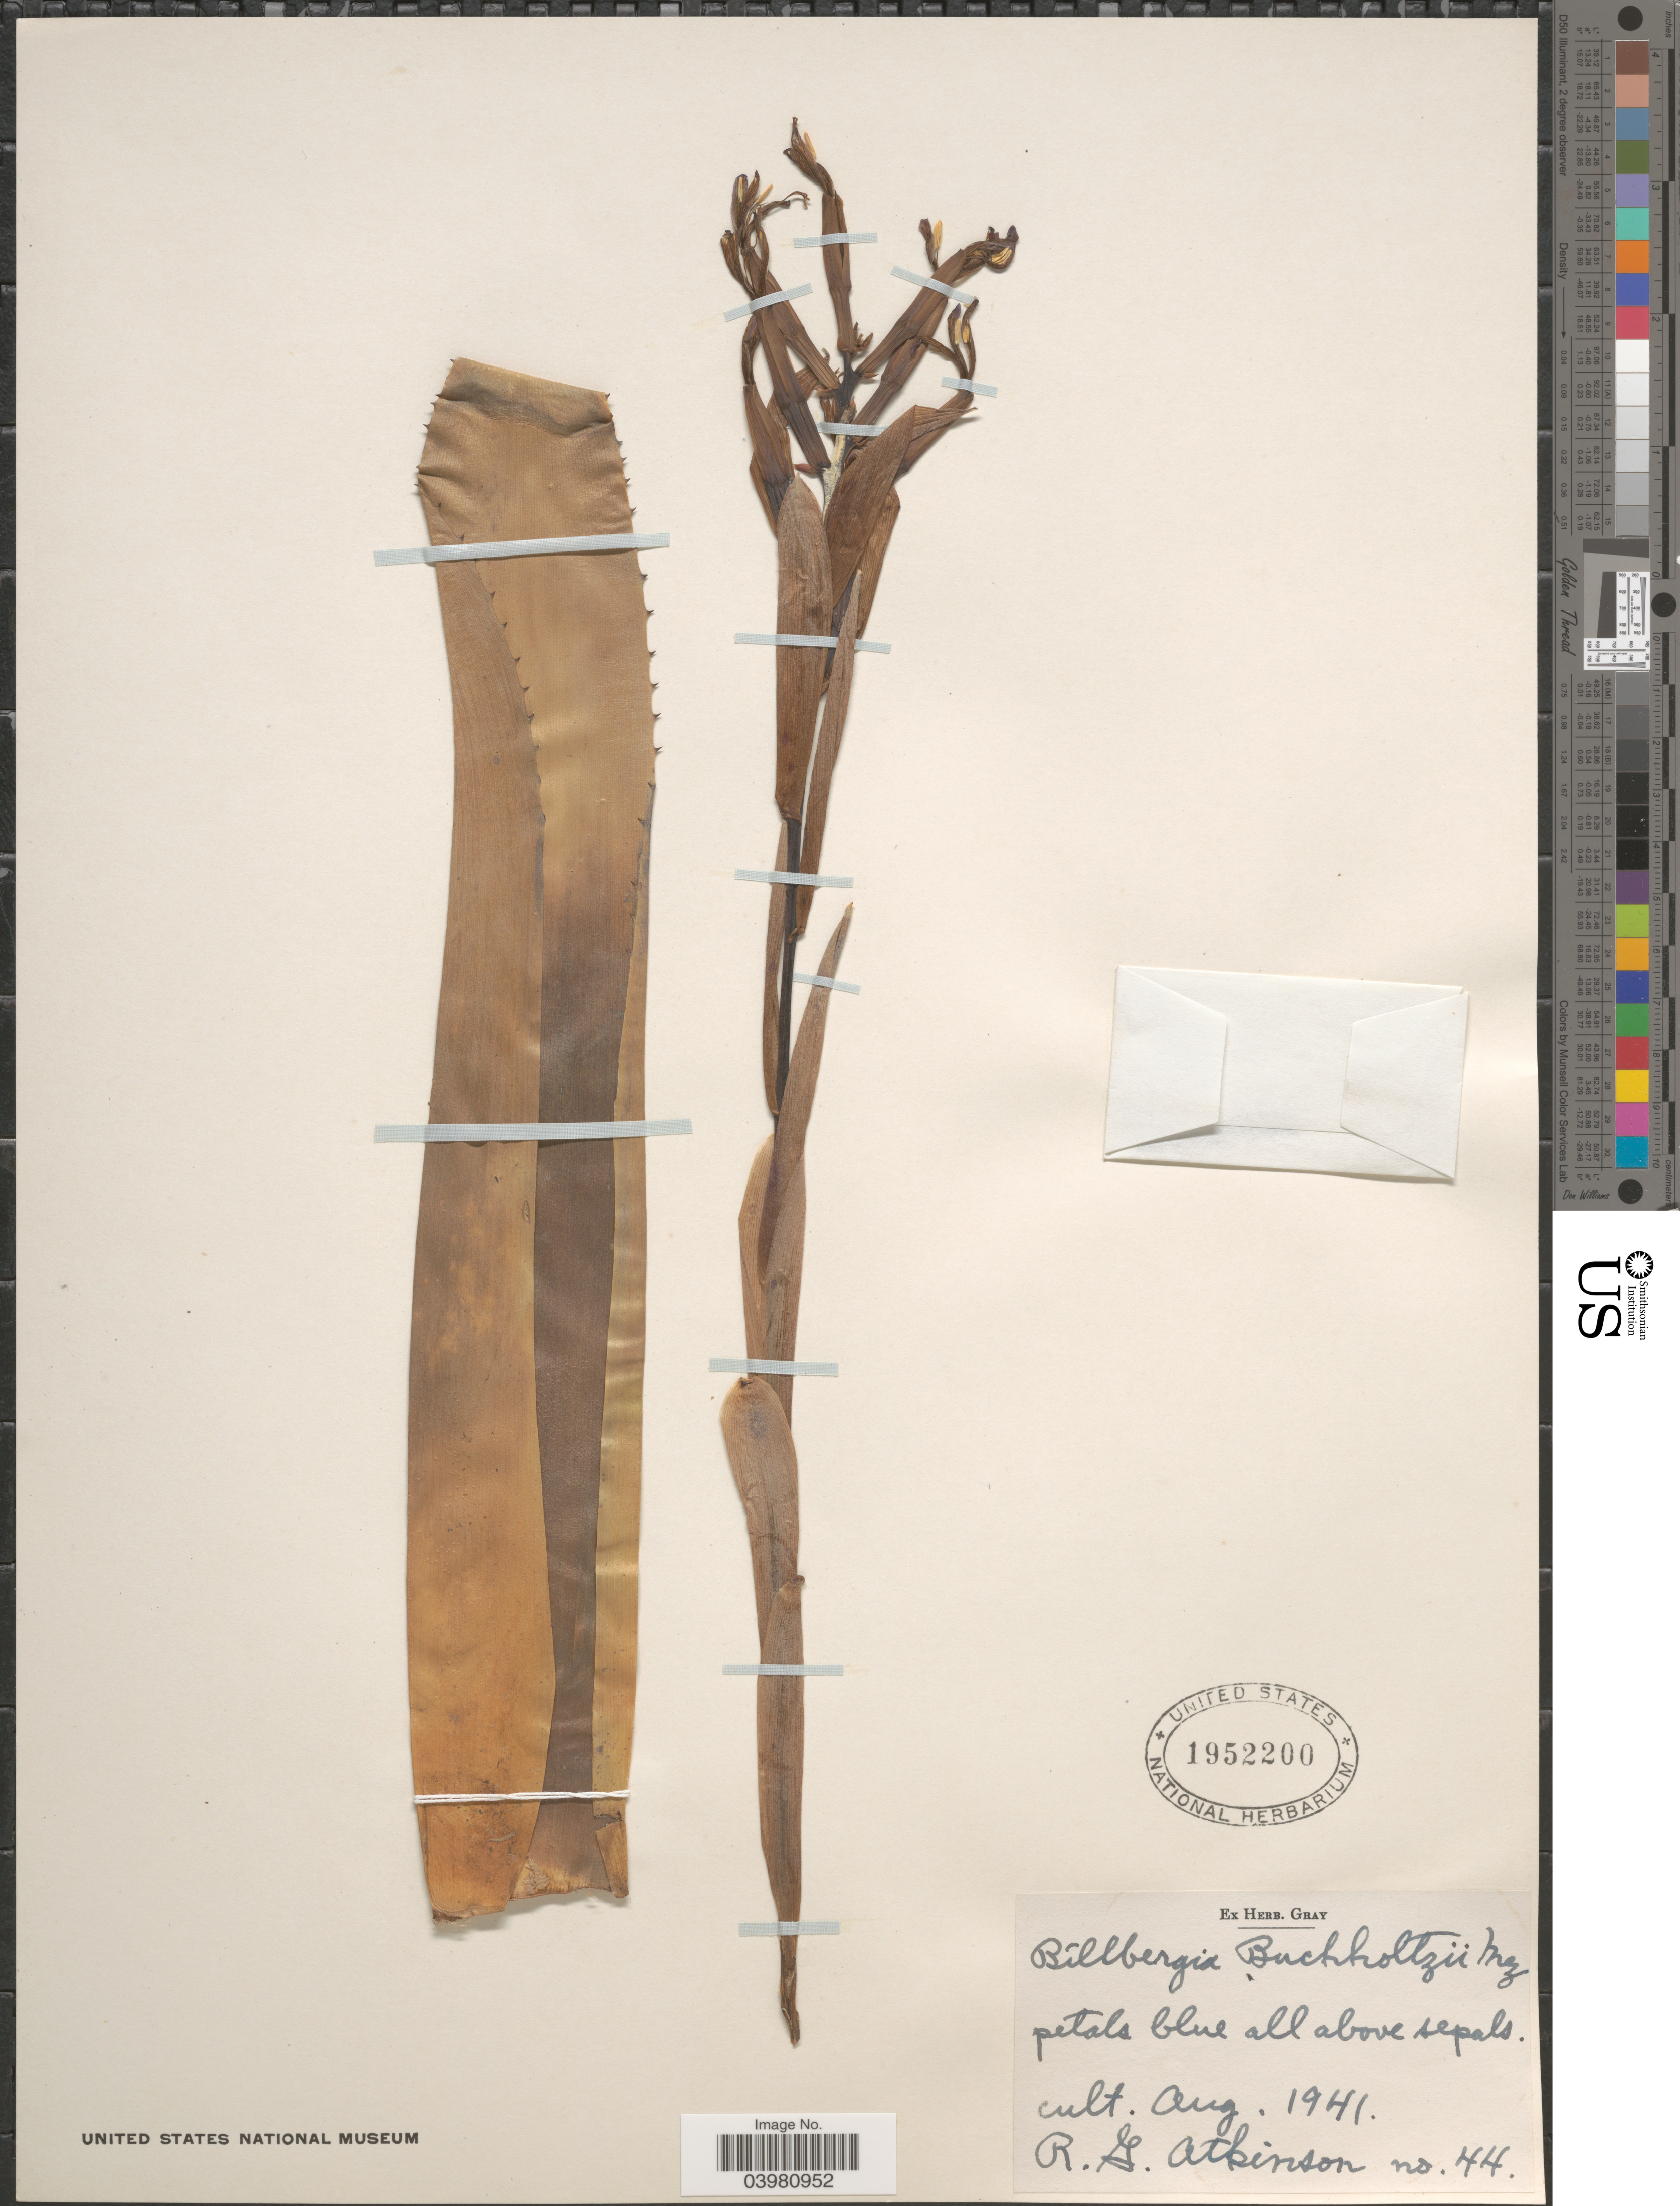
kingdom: Plantae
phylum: Tracheophyta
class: Liliopsida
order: Poales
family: Bromeliaceae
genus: Billbergia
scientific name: Billbergia buchholtzii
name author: Mez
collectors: R. Atkinson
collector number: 44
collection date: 1941-08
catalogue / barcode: US 1952200